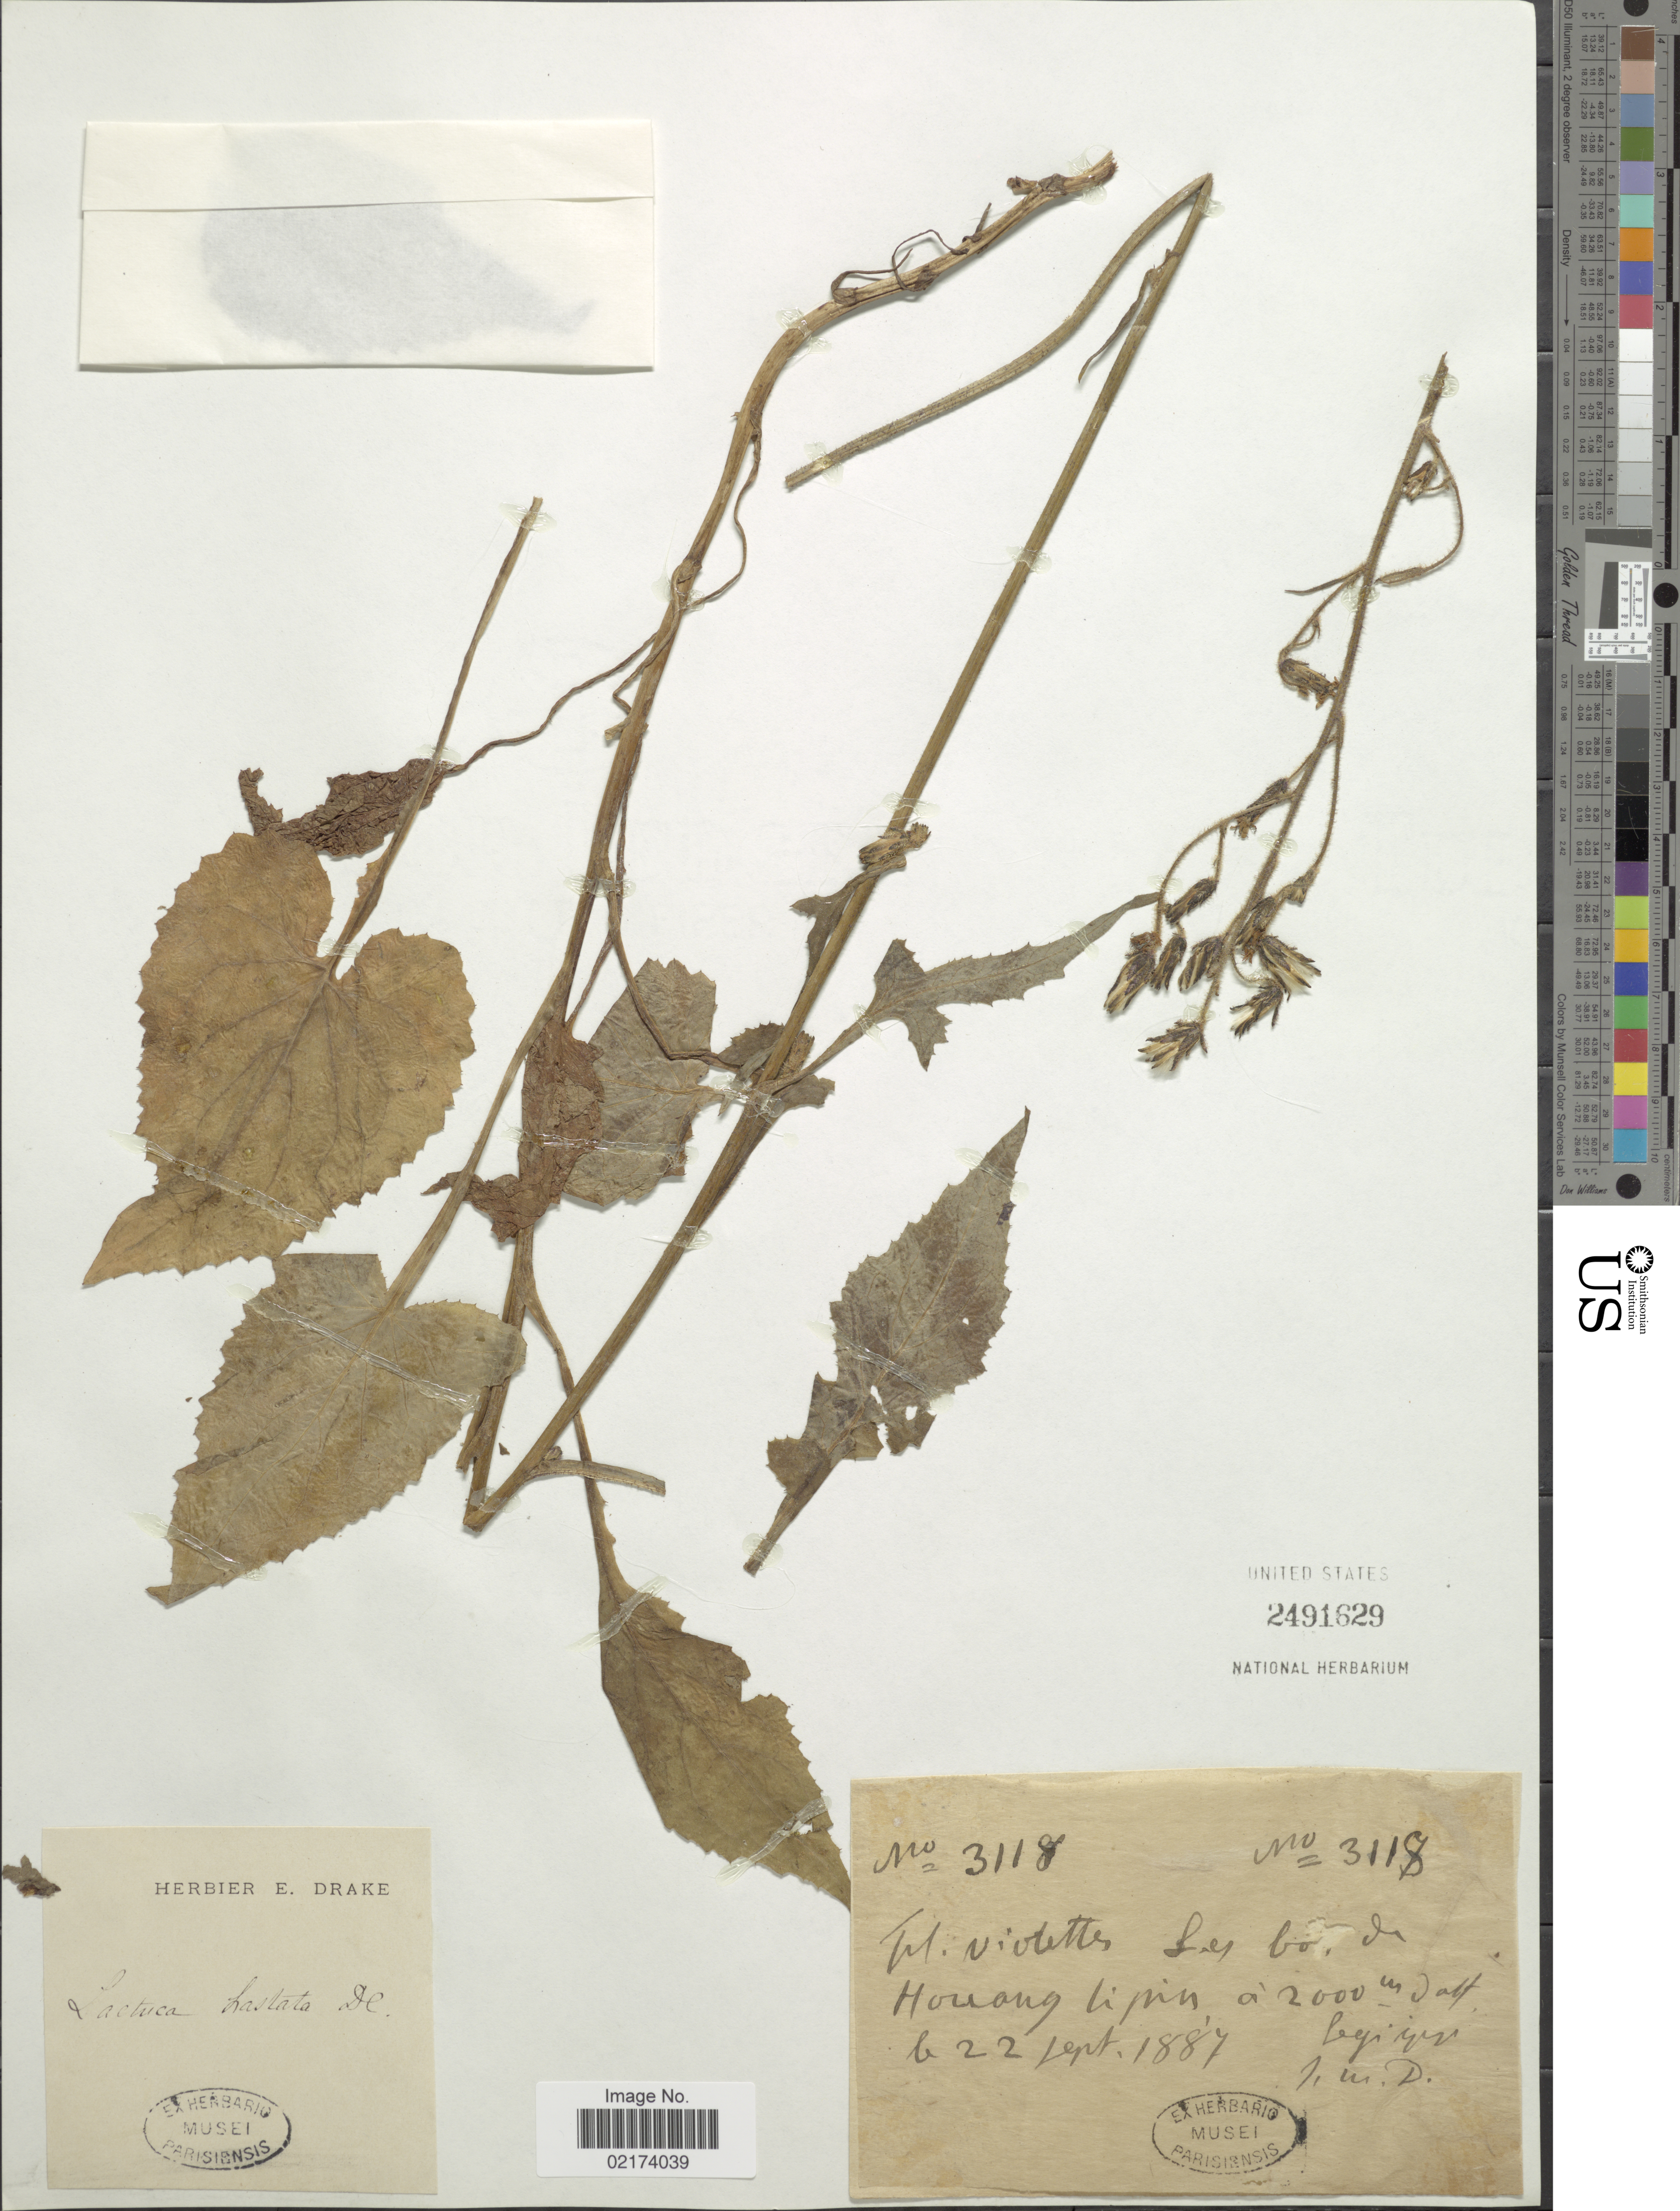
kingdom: Plantae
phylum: Tracheophyta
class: Magnoliopsida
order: Asterales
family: Asteraceae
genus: Chaetoseris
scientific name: Chaetoseris cyanea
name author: (D. Don) C. Shih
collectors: J. M. D.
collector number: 3118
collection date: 1887-09-22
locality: Houang Lipin [interpreted]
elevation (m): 2000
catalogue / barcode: US 2491629